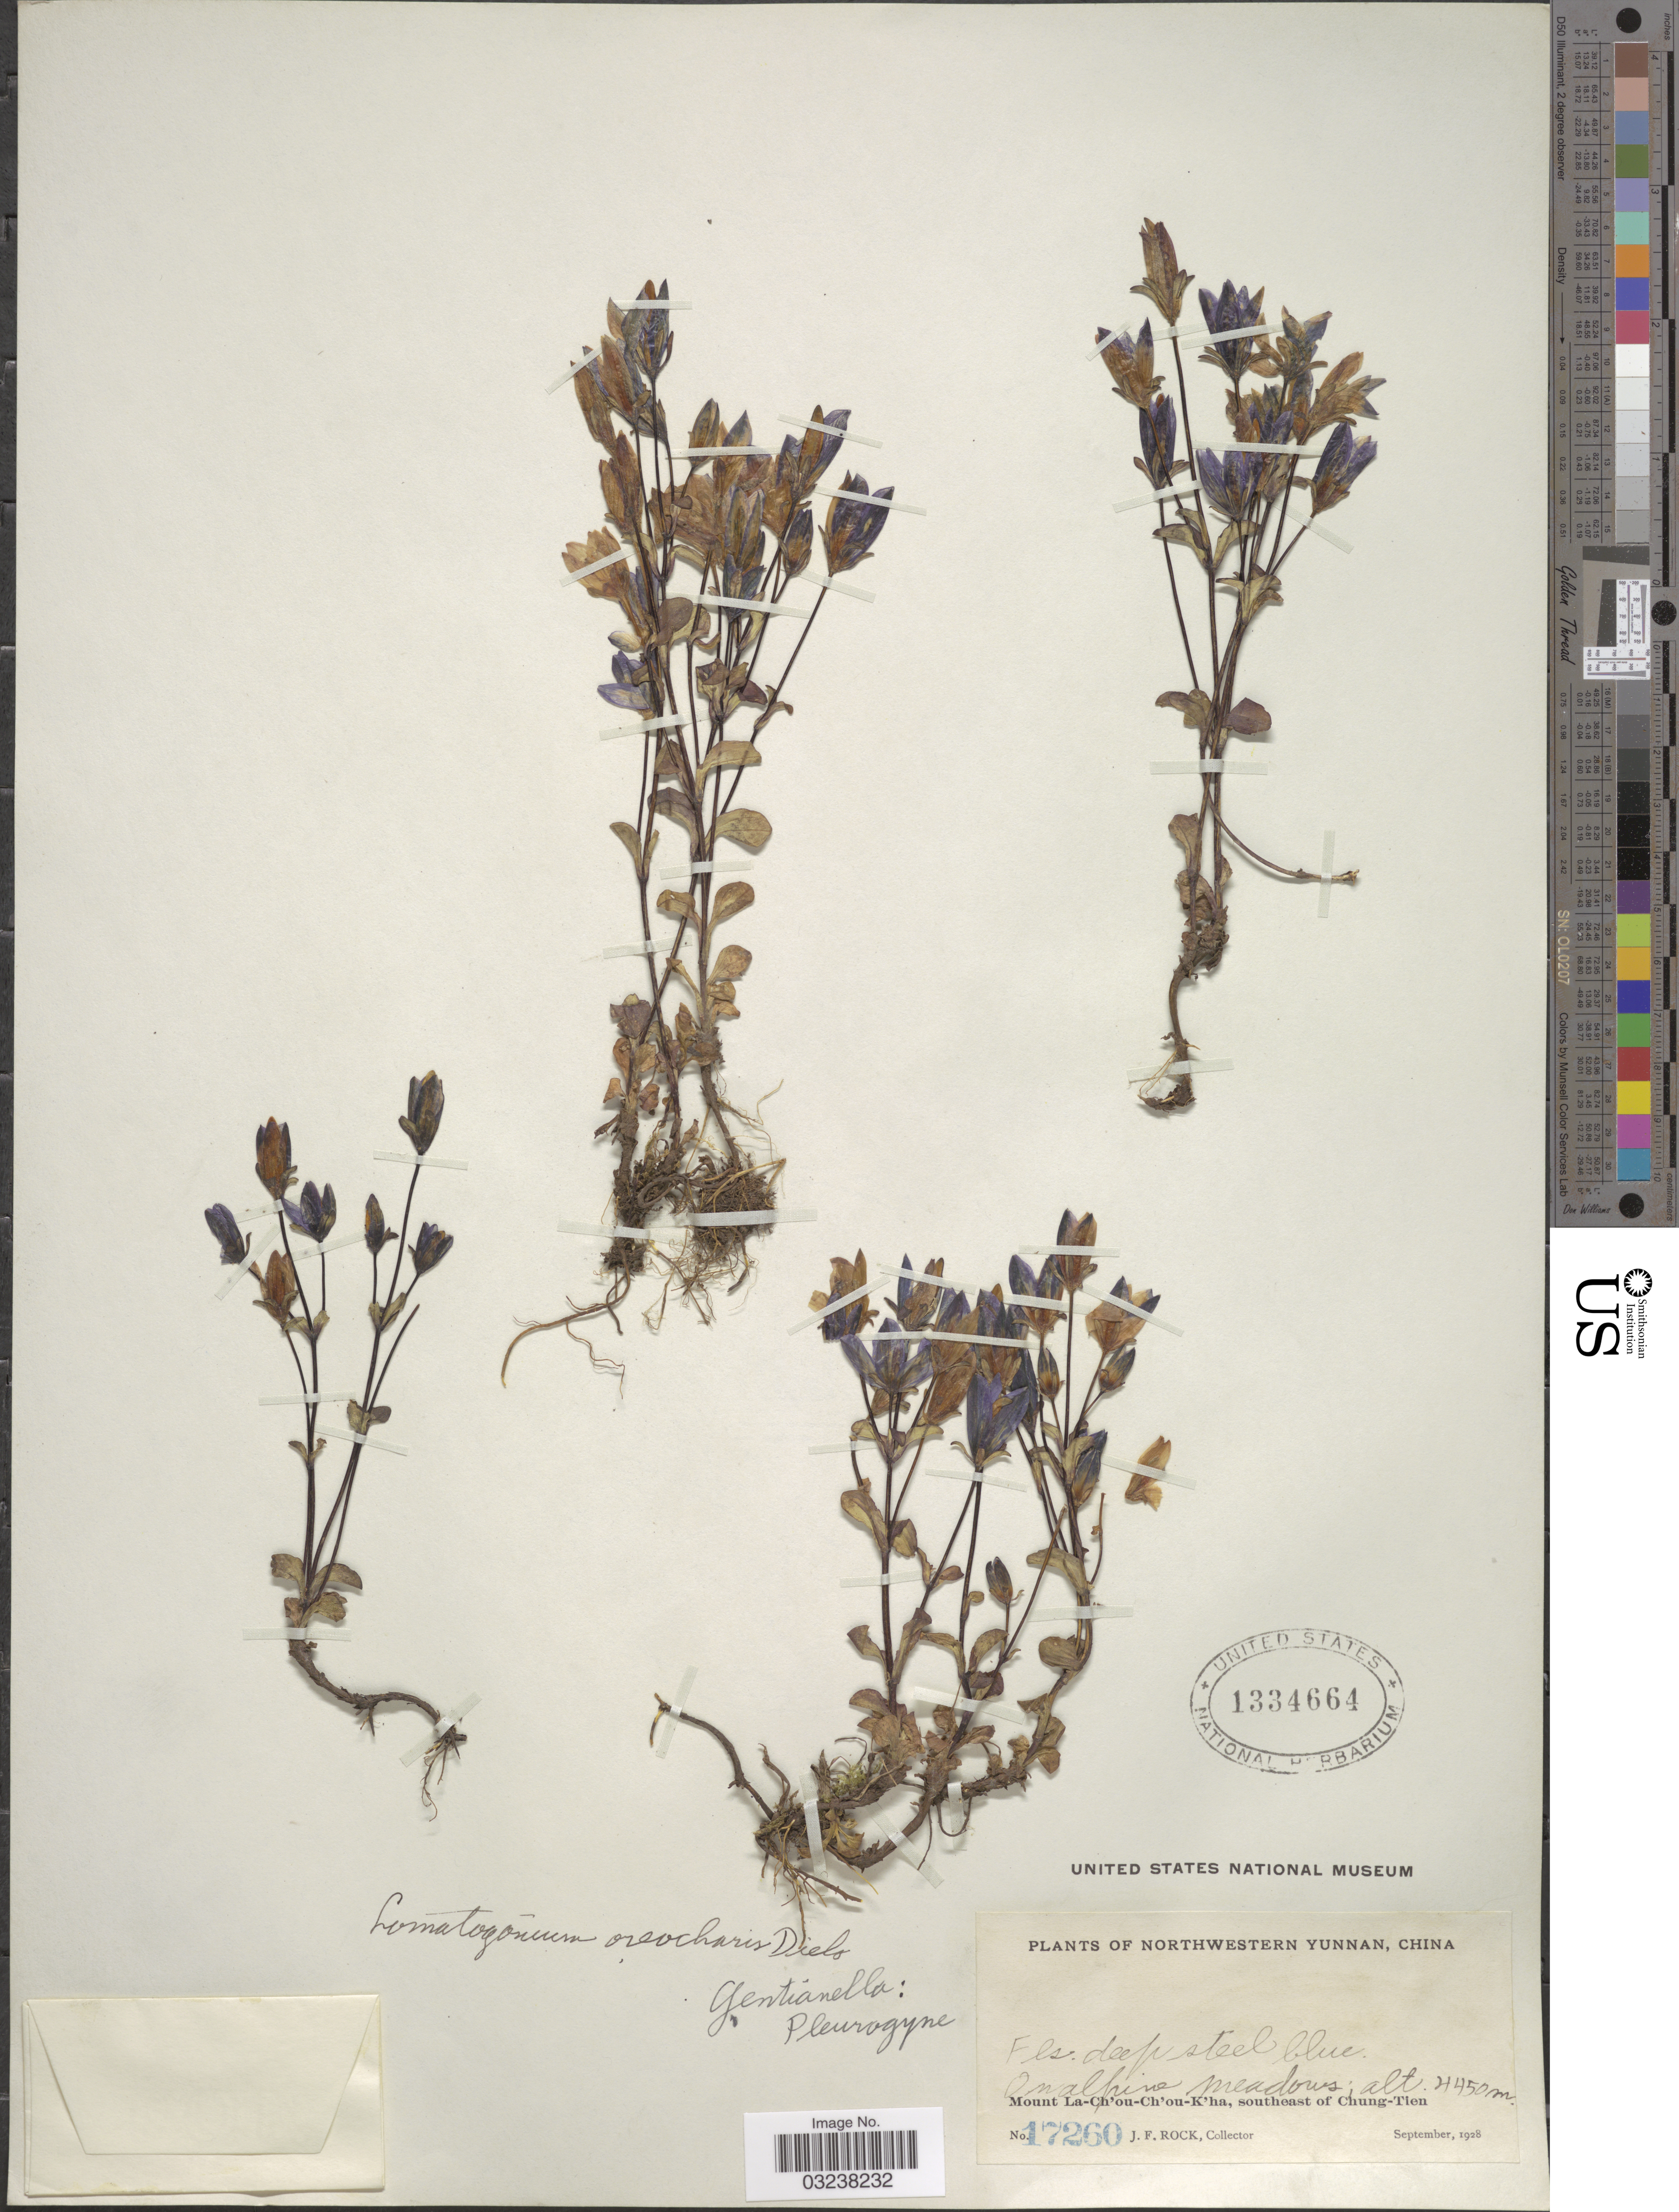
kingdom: Plantae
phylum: Tracheophyta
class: Magnoliopsida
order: Gentianales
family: Gentianaceae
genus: Lomatogonium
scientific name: Lomatogonium oreocharis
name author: (Diels) C. Marquand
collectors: J. Rock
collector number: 17260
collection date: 1928-09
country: China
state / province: Yunnan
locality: Northwestern Yunnan. Mount La-Ch'ou-Ch'ou-K'ha, southeast of Chung-Tien.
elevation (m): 4450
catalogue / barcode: US 1334664